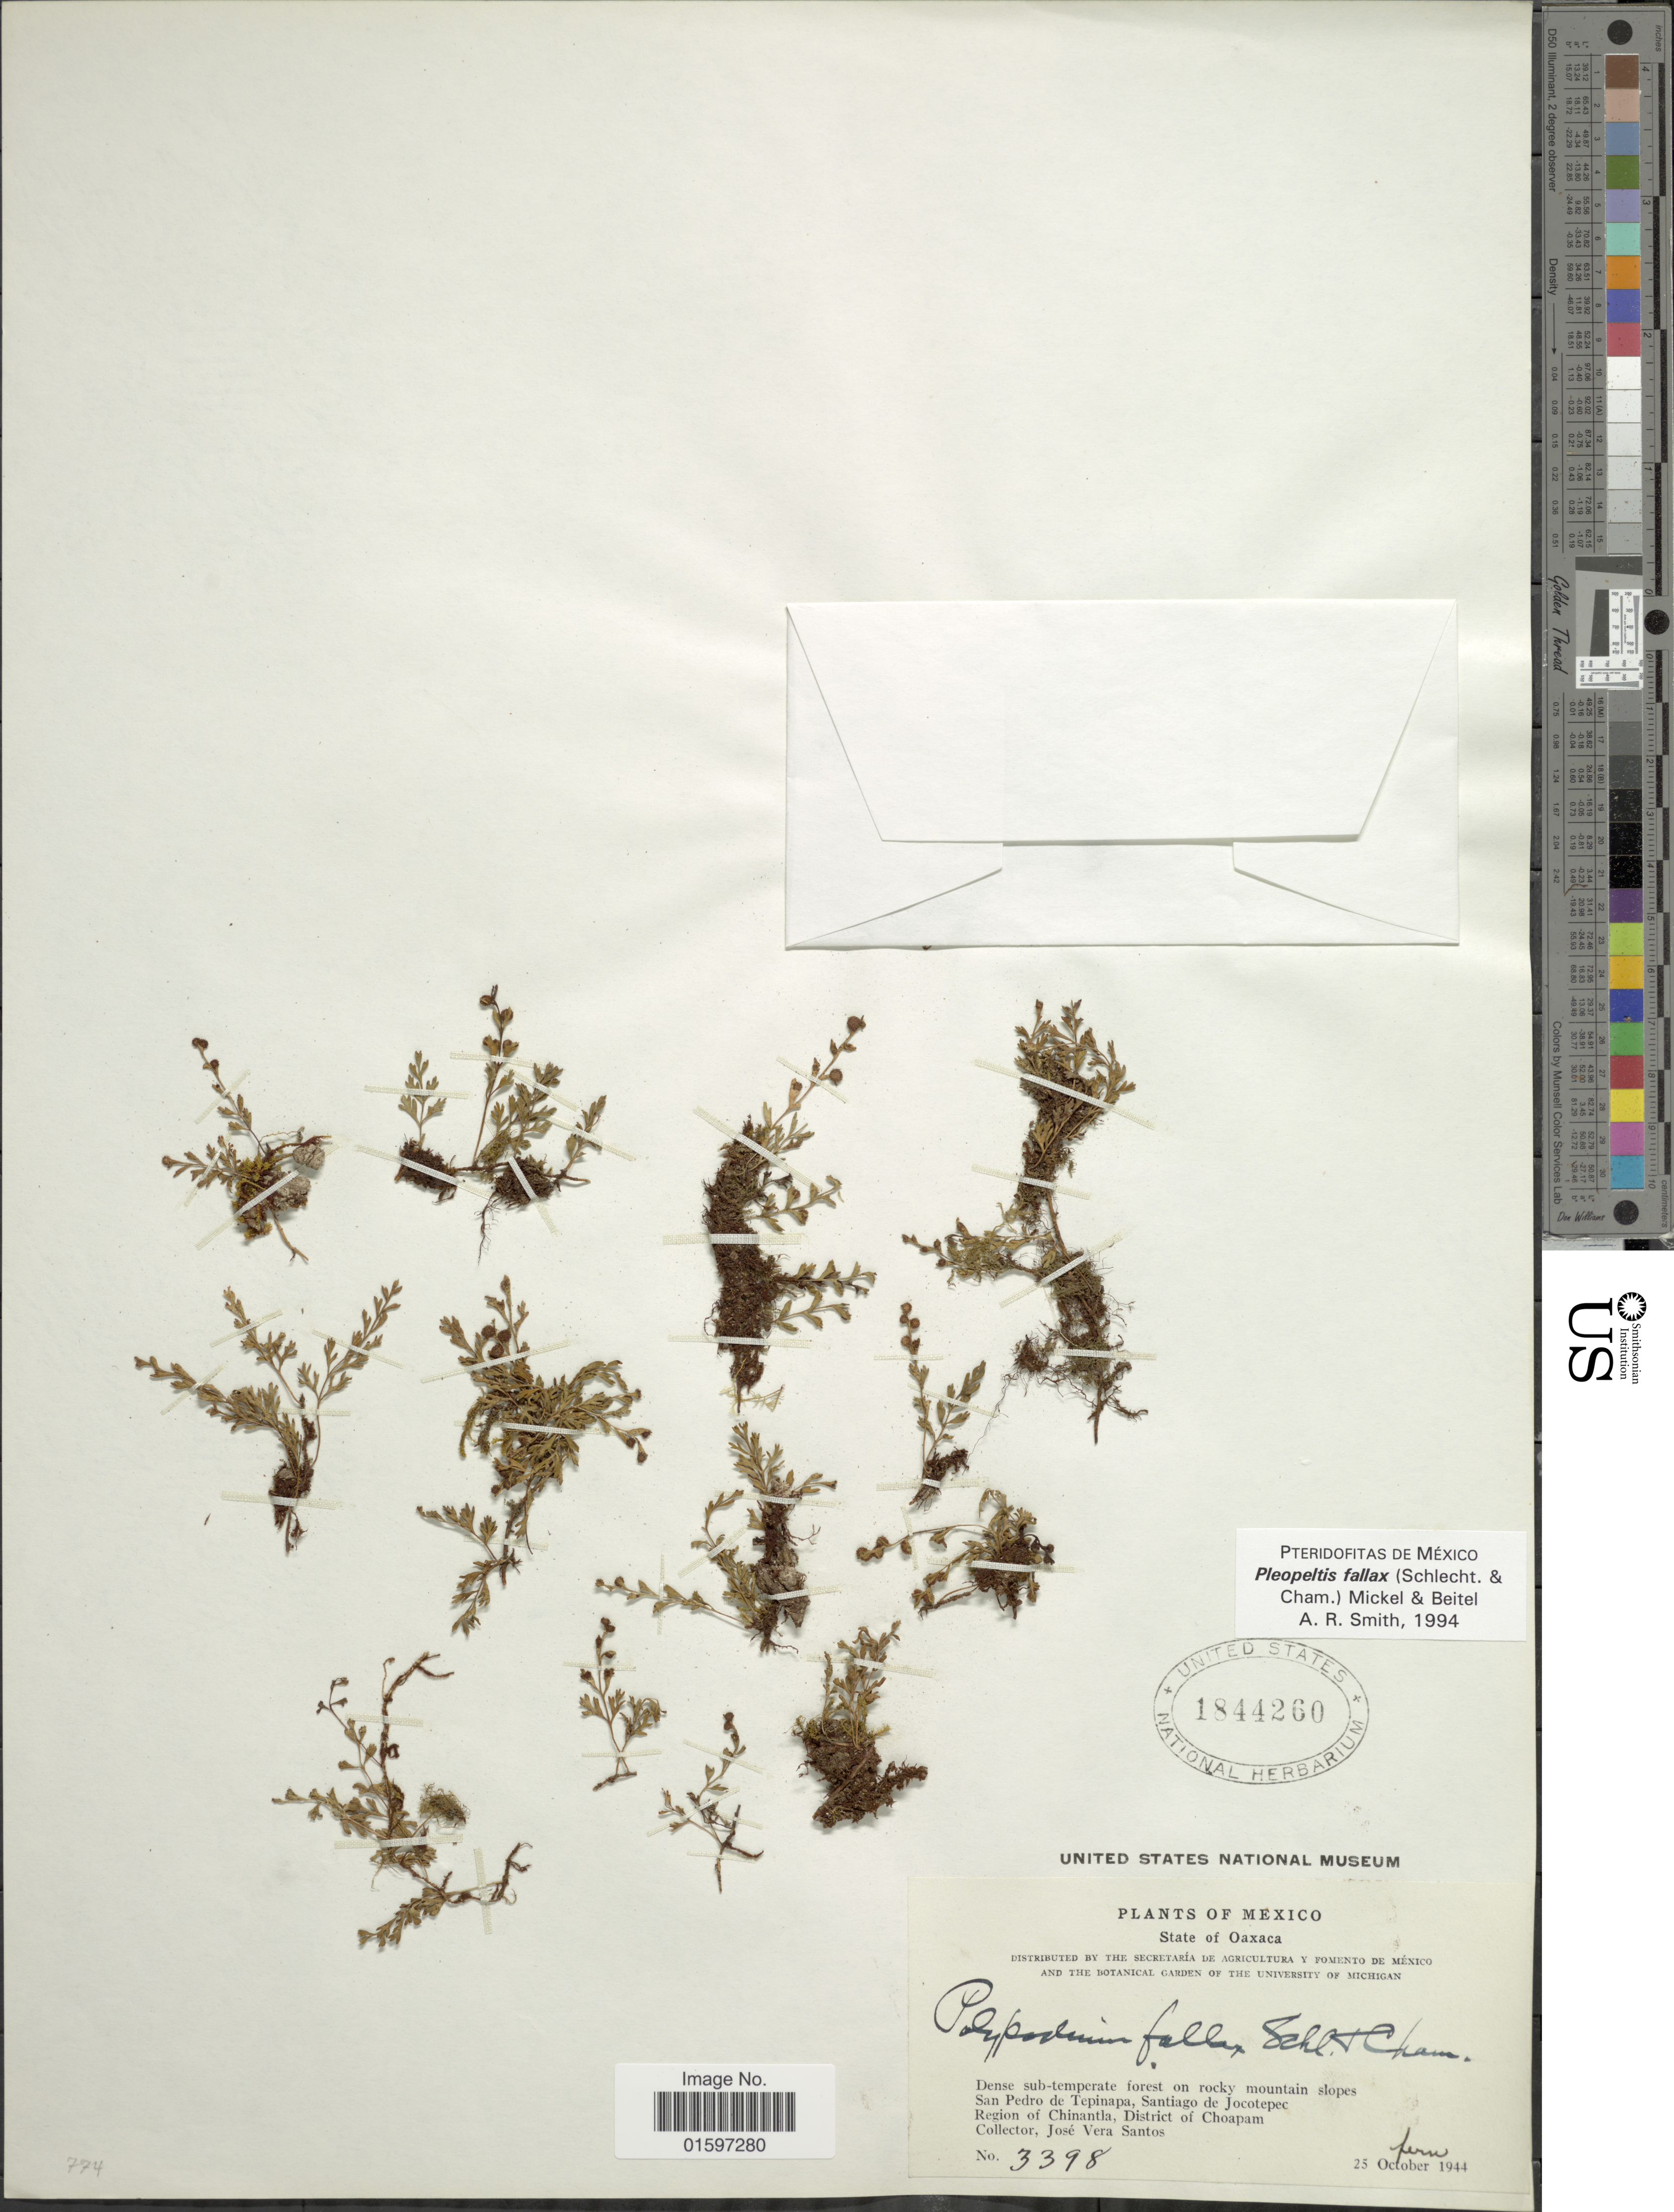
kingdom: Plantae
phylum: Tracheophyta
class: Polypodiopsida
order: Polypodiales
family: Polypodiaceae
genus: Pleopeltis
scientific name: Pleopeltis fallax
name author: (Schltdl. & Cham.) Mickel & Beitel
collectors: J. V. Santos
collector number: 3398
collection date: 1944-10-25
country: Mexico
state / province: Oaxaca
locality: Mexico, State of Oaxaca, dense sub-temperate forest on rocky mountain slopes San Pedro de tepinapa, Santiago de Jocotepec, Region of Chinantla, District of Choapam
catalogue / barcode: US 1844260